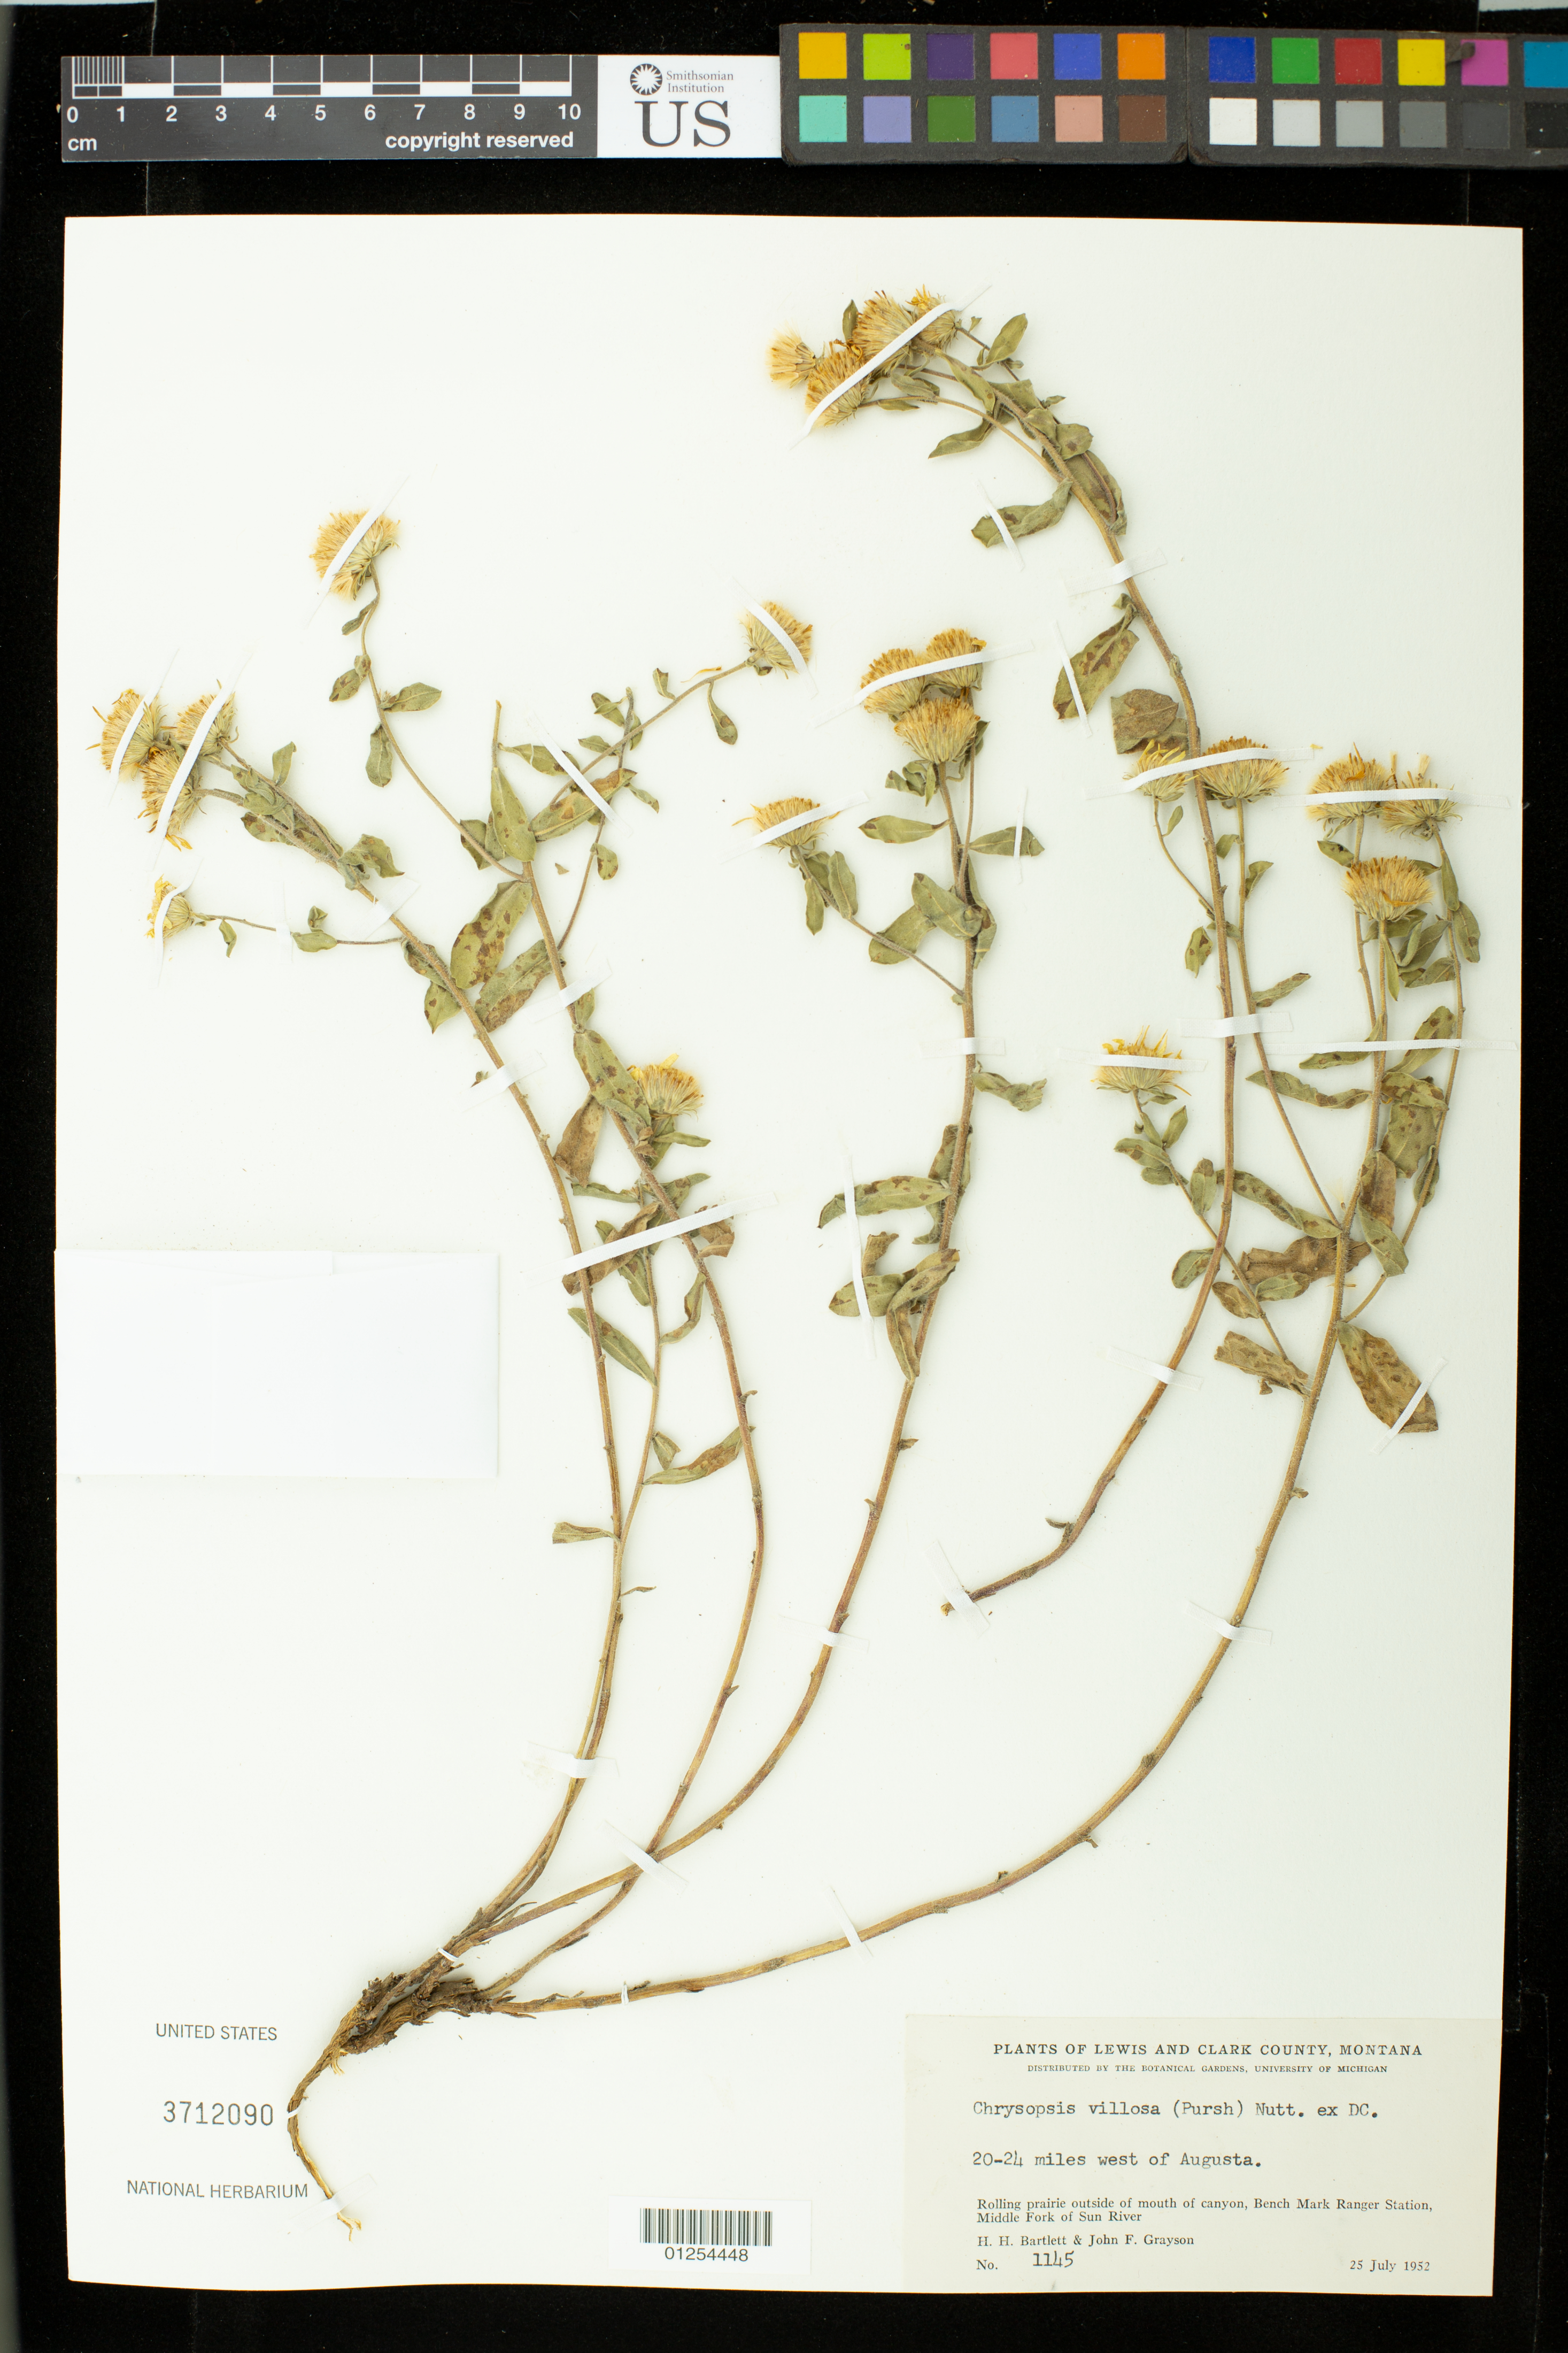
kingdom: Plantae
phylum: Tracheophyta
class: Magnoliopsida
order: Asterales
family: Asteraceae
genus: Chrysopsis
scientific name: Chrysopsis villosa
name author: (Pursh) Nutt. ex DC.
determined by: Bartlett, H. H.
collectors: H. H. Bartlett & J. Grayson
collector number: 1145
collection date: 1952-07-25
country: United States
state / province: Montana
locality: Lewis and Clark County, 20-24 miles west of Augusta, Rolling prairie outside of canyon, Bench Mark Ranger Station, Middle Fork of Sun River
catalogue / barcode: US 3712090